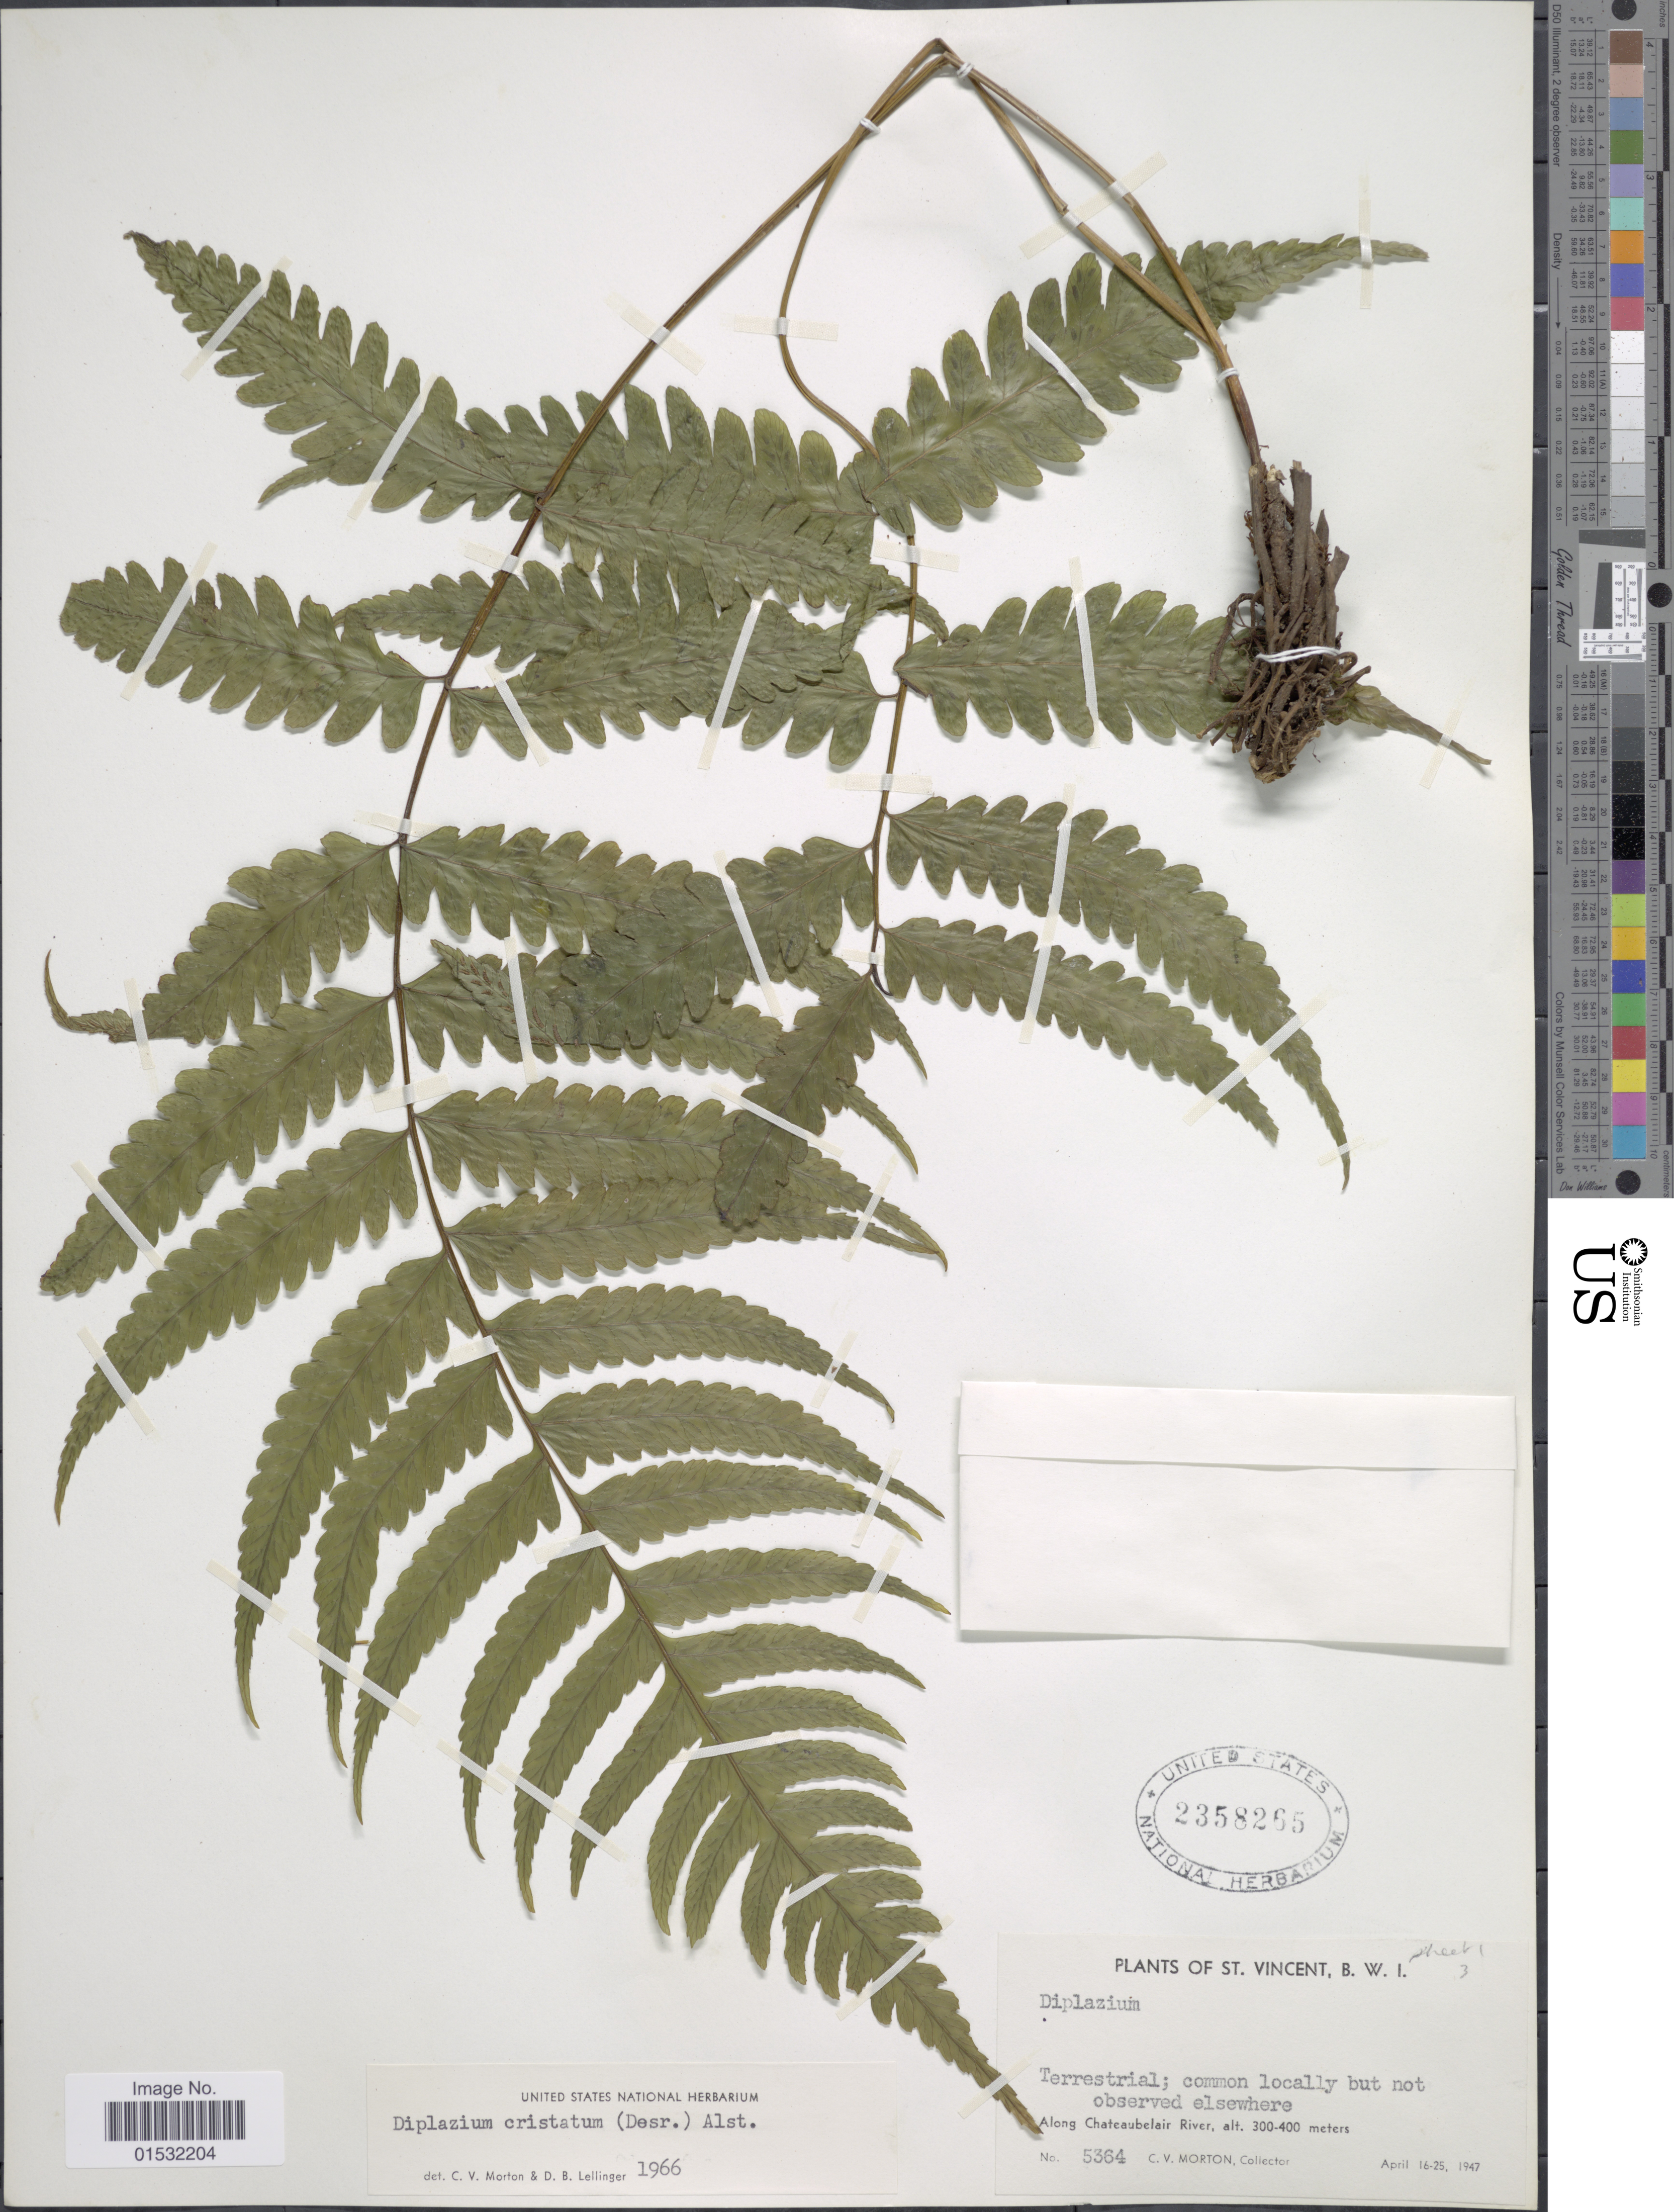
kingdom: Plantae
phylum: Tracheophyta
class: Polypodiopsida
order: Polypodiales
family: Athyriaceae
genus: Diplazium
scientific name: Diplazium cristatum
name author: (Desr.) Alston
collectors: C. V. Morton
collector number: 5364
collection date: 1947-04-16/1947-04-25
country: St. Vincent - Grenadines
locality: St. Vincent, B. W. I. Along Chateaubelair River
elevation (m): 300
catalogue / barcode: US 2358265